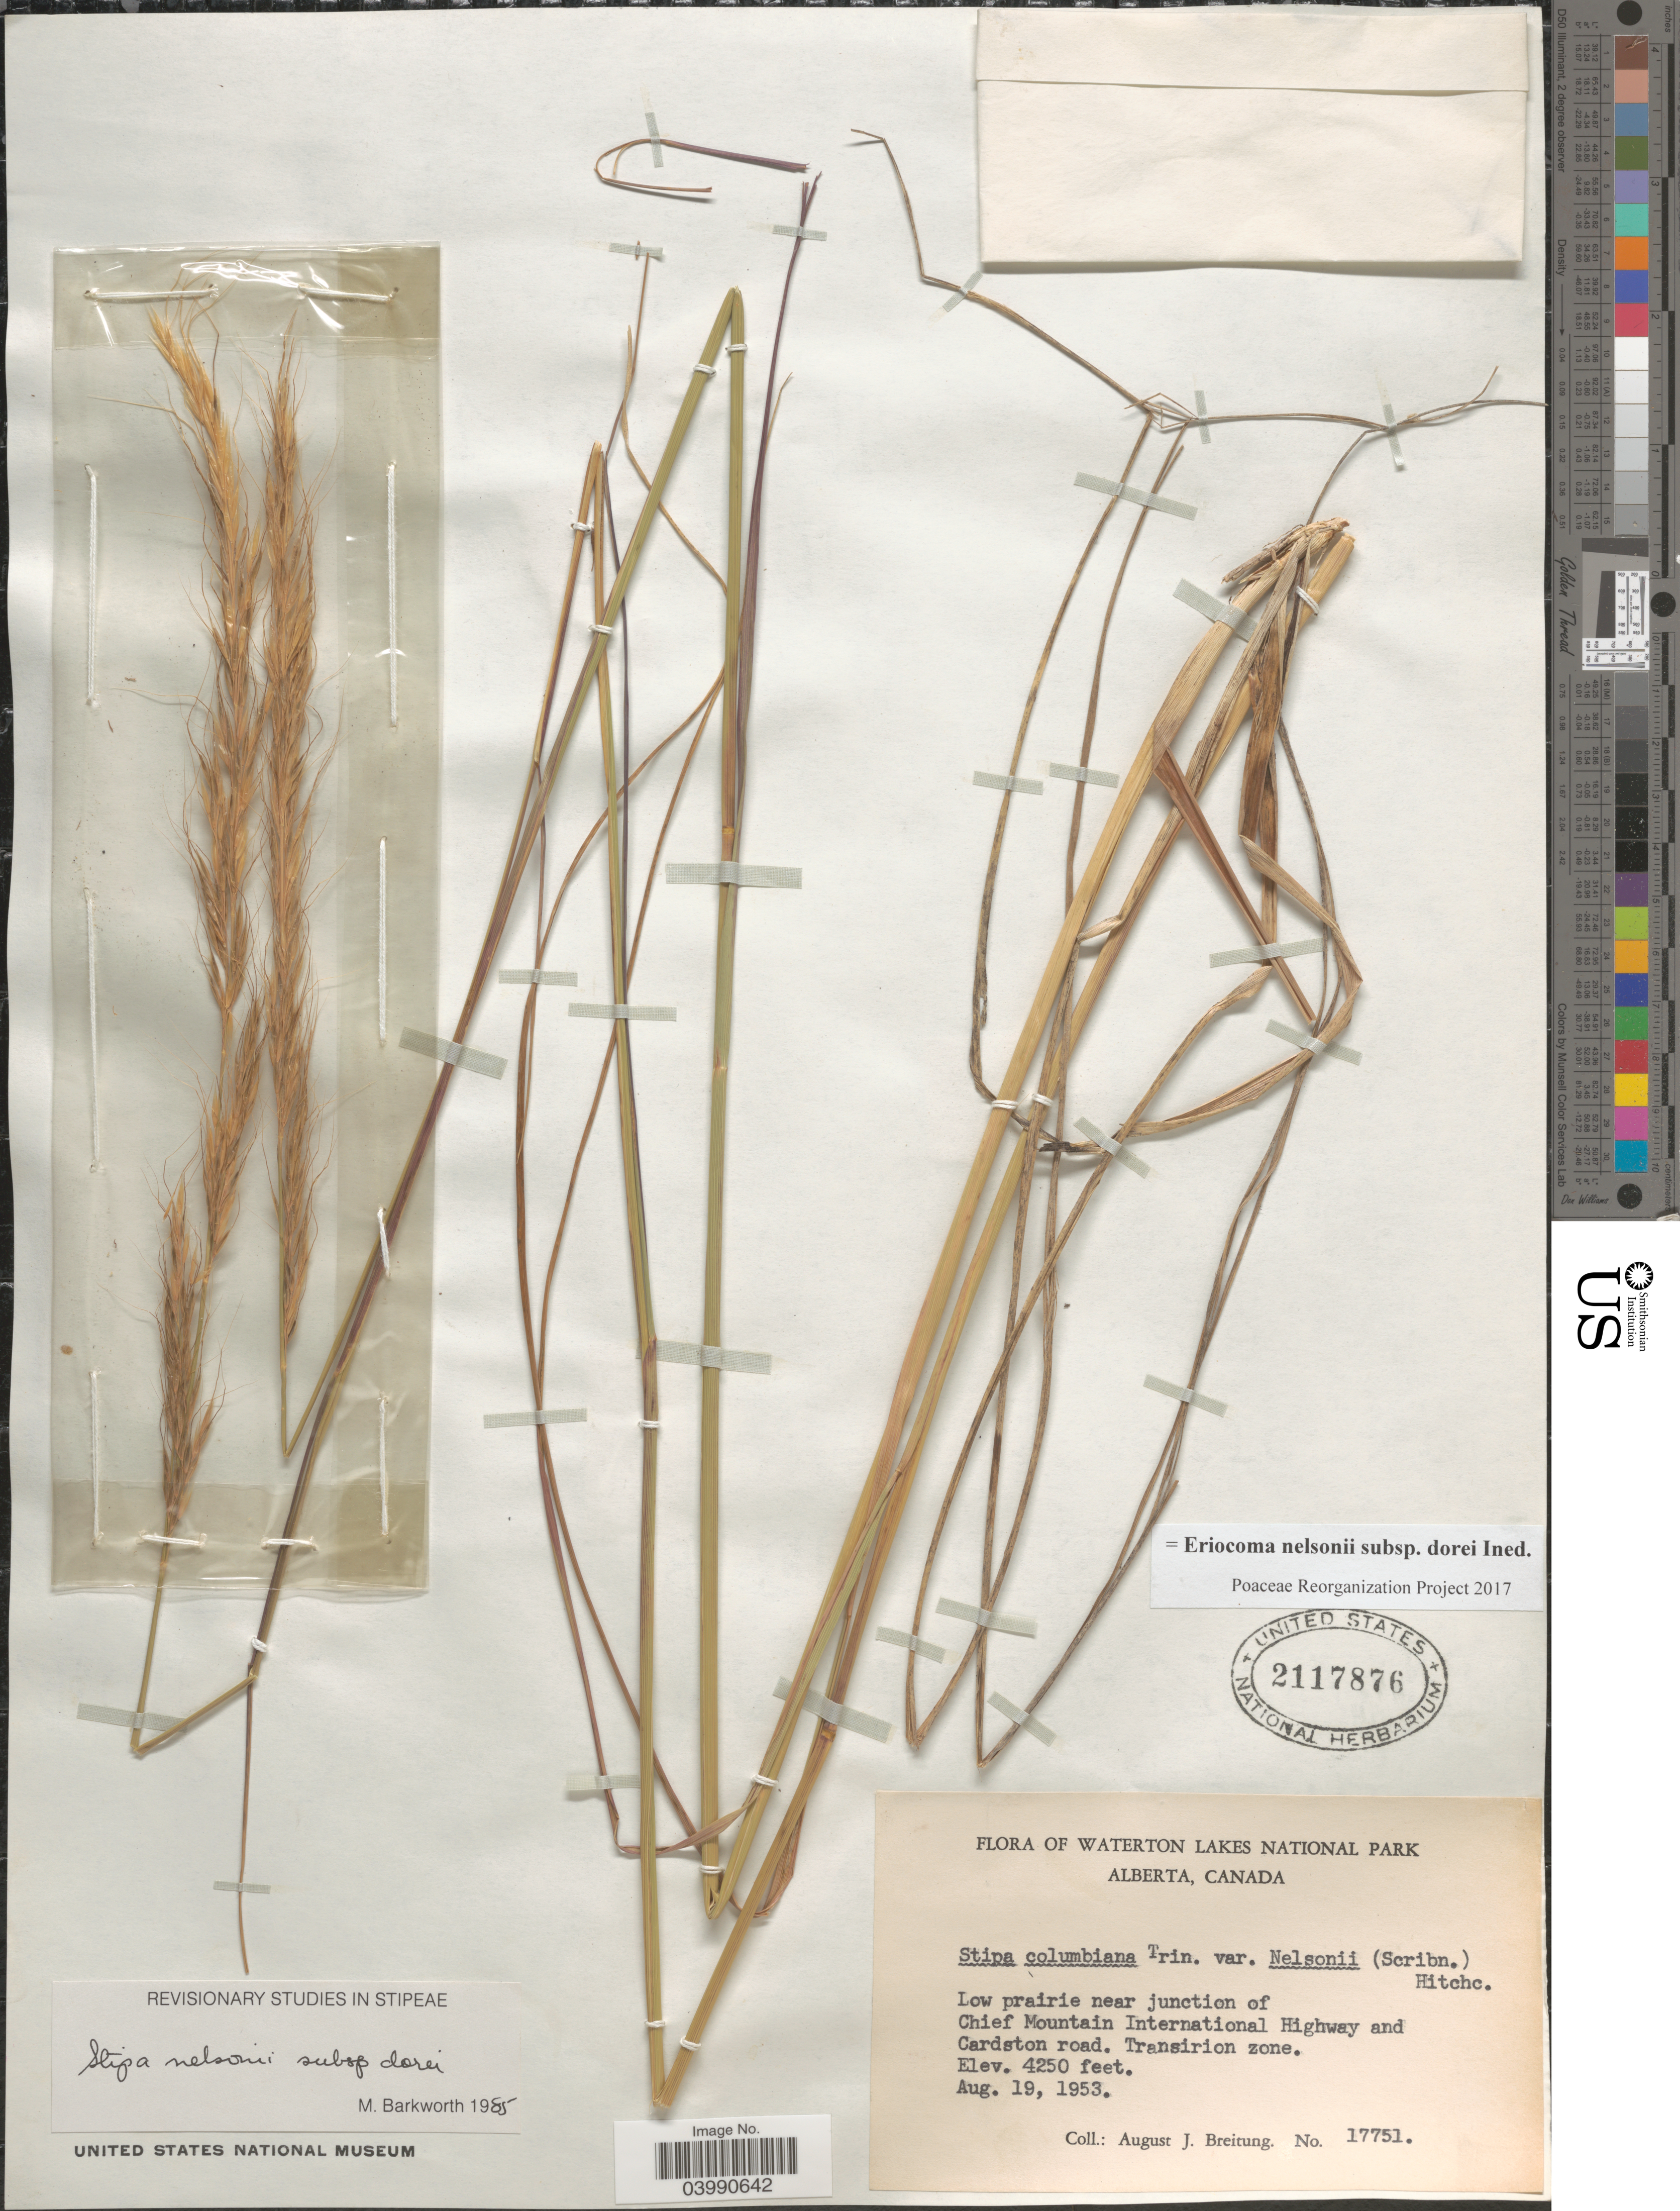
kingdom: Plantae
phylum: Tracheophyta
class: Liliopsida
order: Poales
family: Poaceae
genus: Eriocoma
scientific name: Eriocoma nelsonii subsp. dorei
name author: (Barkworth & J. Maze) Romasch.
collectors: A. Breitung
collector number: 17751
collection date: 1953-08-19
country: Canada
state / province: Alberta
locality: Waterton Lakes National Park. Low prairie near junction of Chief Mountain International Highway and Cardston road. Transirion zone.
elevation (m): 1295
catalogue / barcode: US 2117876